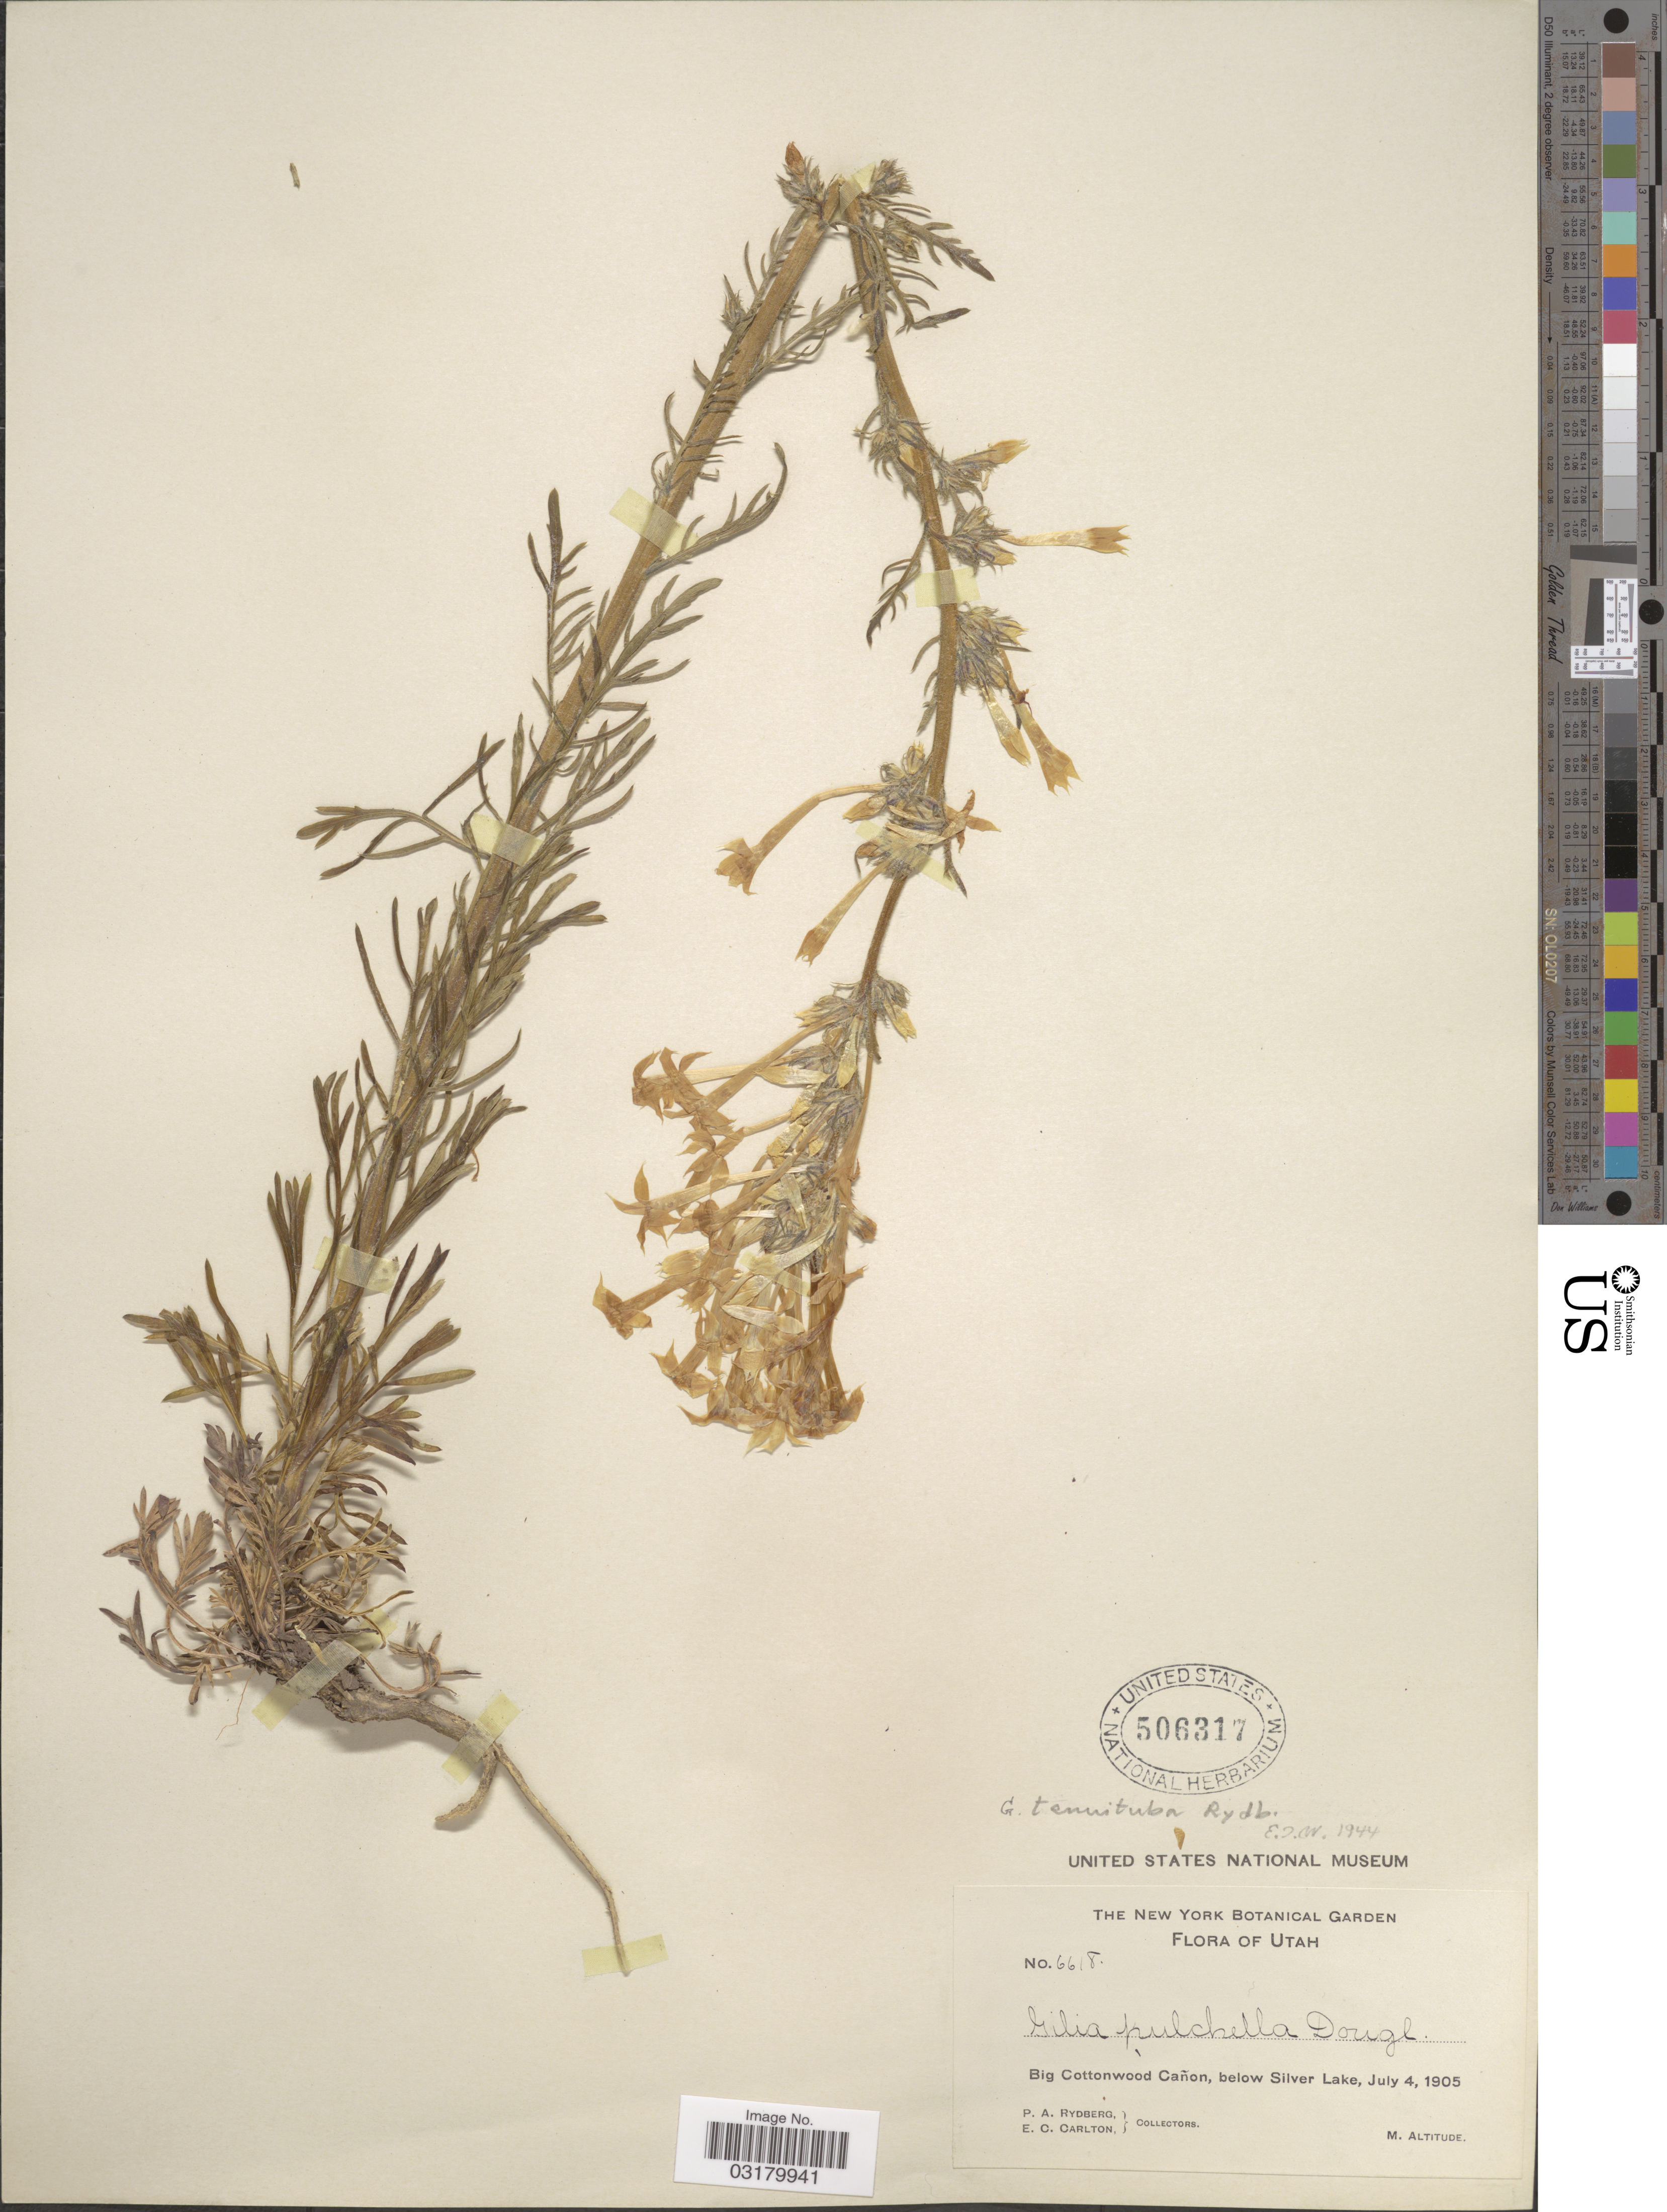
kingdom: Plantae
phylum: Tracheophyta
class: Magnoliopsida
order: Ericales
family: Polemoniaceae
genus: Ipomopsis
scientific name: Ipomopsis tenuituba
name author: (Rydb.) V.E. Grant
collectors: P. A. Rydberg & E. Carlton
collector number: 6618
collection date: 1905-07-04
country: United States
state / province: Utah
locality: Big Cottonwood Cañon, below Silver Lake.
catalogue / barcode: US 506317